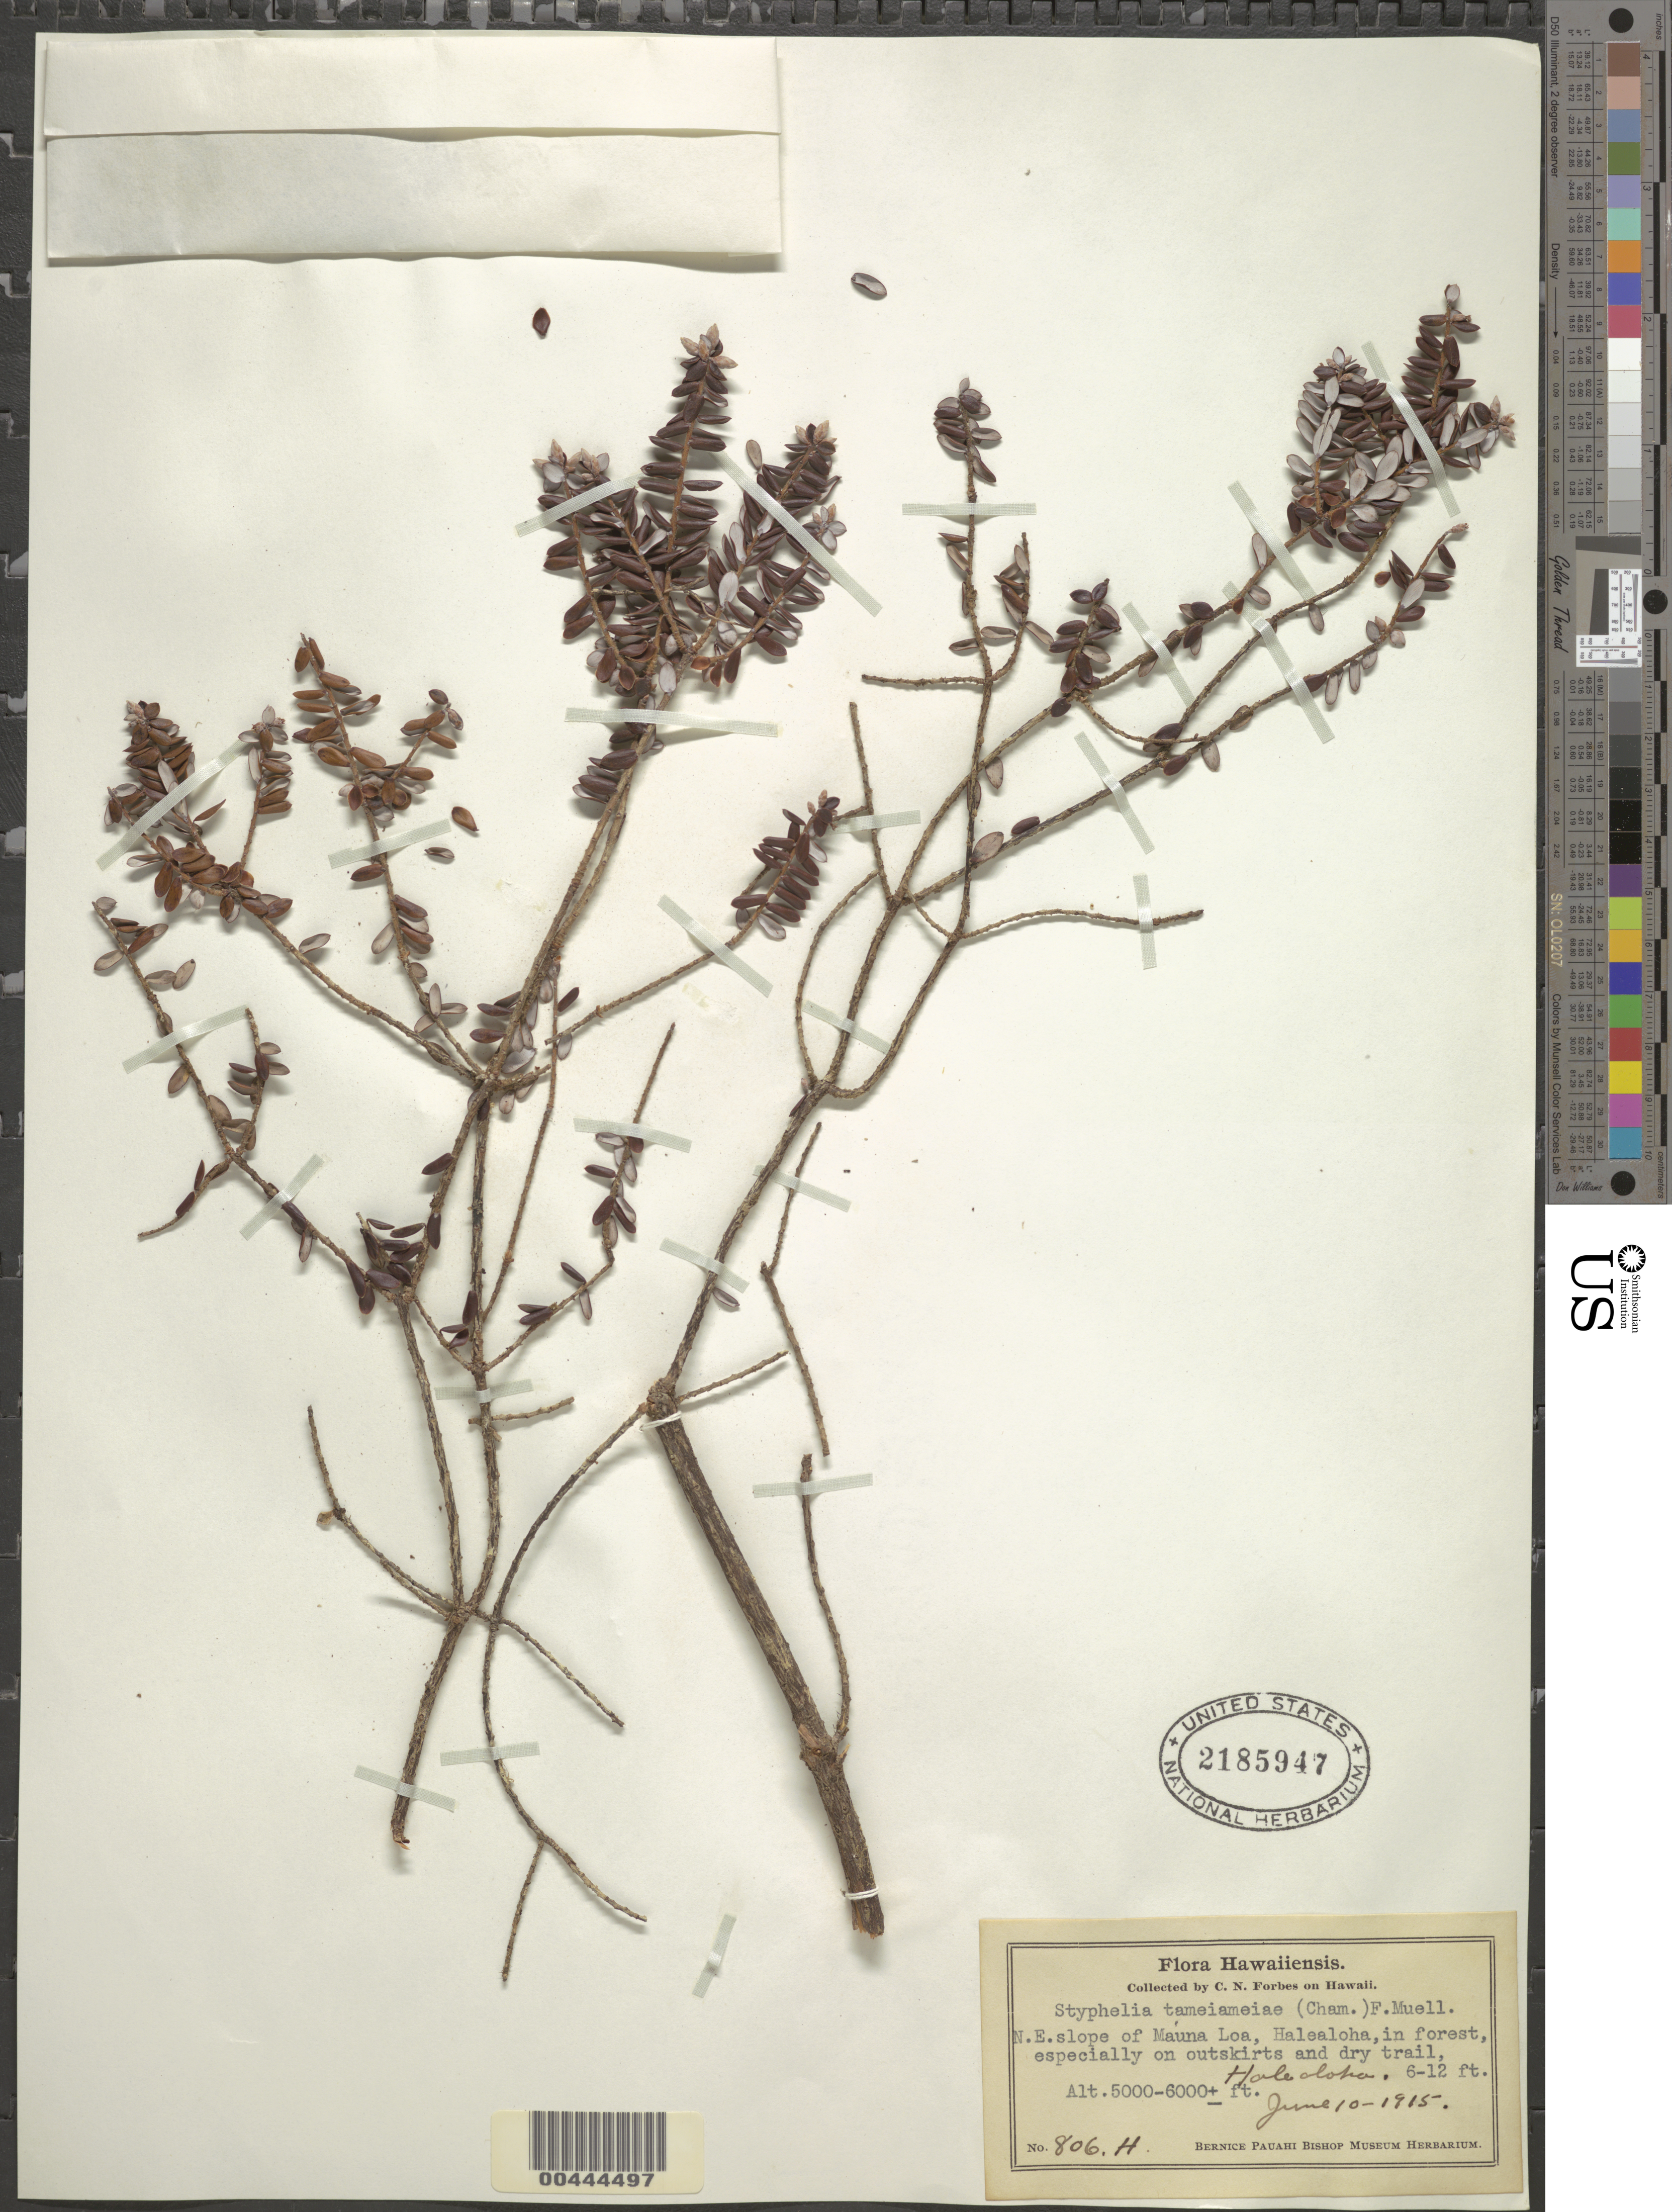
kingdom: Plantae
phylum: Tracheophyta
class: Magnoliopsida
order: Ericales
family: Ericaceae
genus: Leptecophylla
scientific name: Leptecophylla tameiameiae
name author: (Cham. & Schltdl.) C.M. Weiller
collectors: C. N. Forbes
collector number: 806.H.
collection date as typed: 10 Jun 1915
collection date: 1915-06-10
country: United States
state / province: Hawaii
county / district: Hawaii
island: Hawaii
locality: NE slope of Mauna Loa, Halealoha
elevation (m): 1524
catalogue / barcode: US 2185947